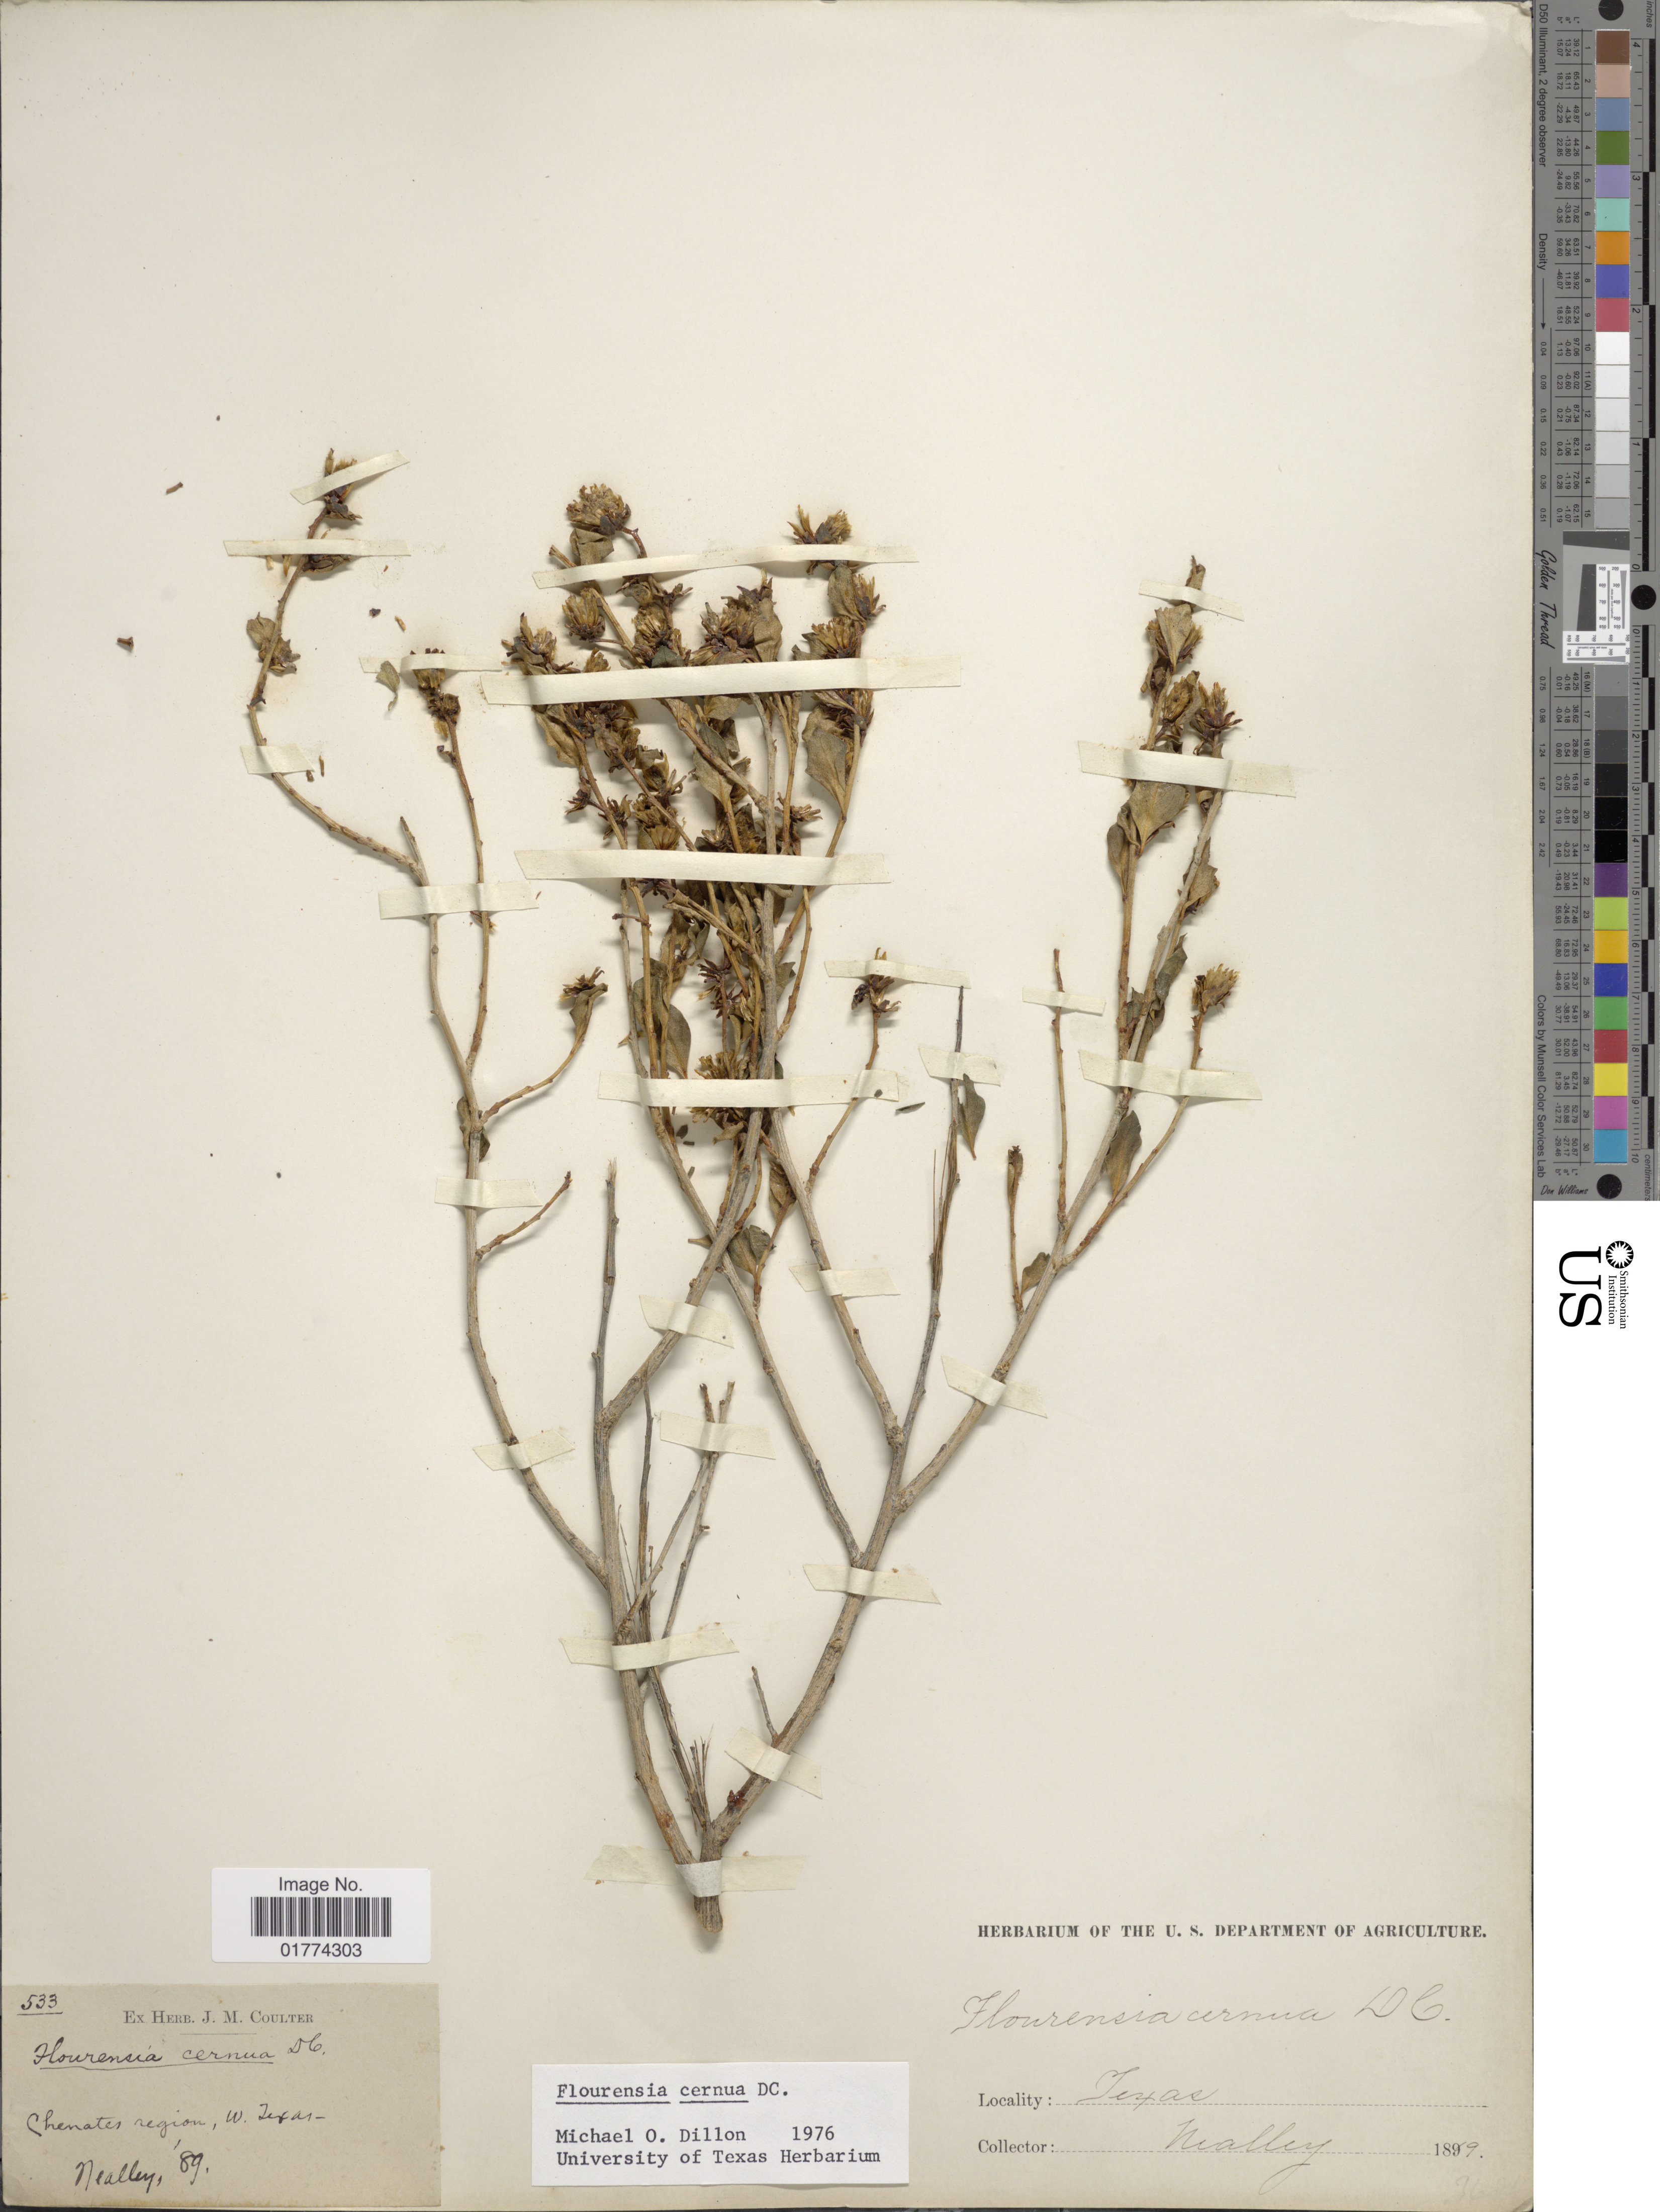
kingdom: Plantae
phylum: Tracheophyta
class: Magnoliopsida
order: Asterales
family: Asteraceae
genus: Flourensia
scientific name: Flourensia cernua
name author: DC.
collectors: Nealley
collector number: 533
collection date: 1889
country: United States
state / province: Texas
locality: Chenates region, W. Texas